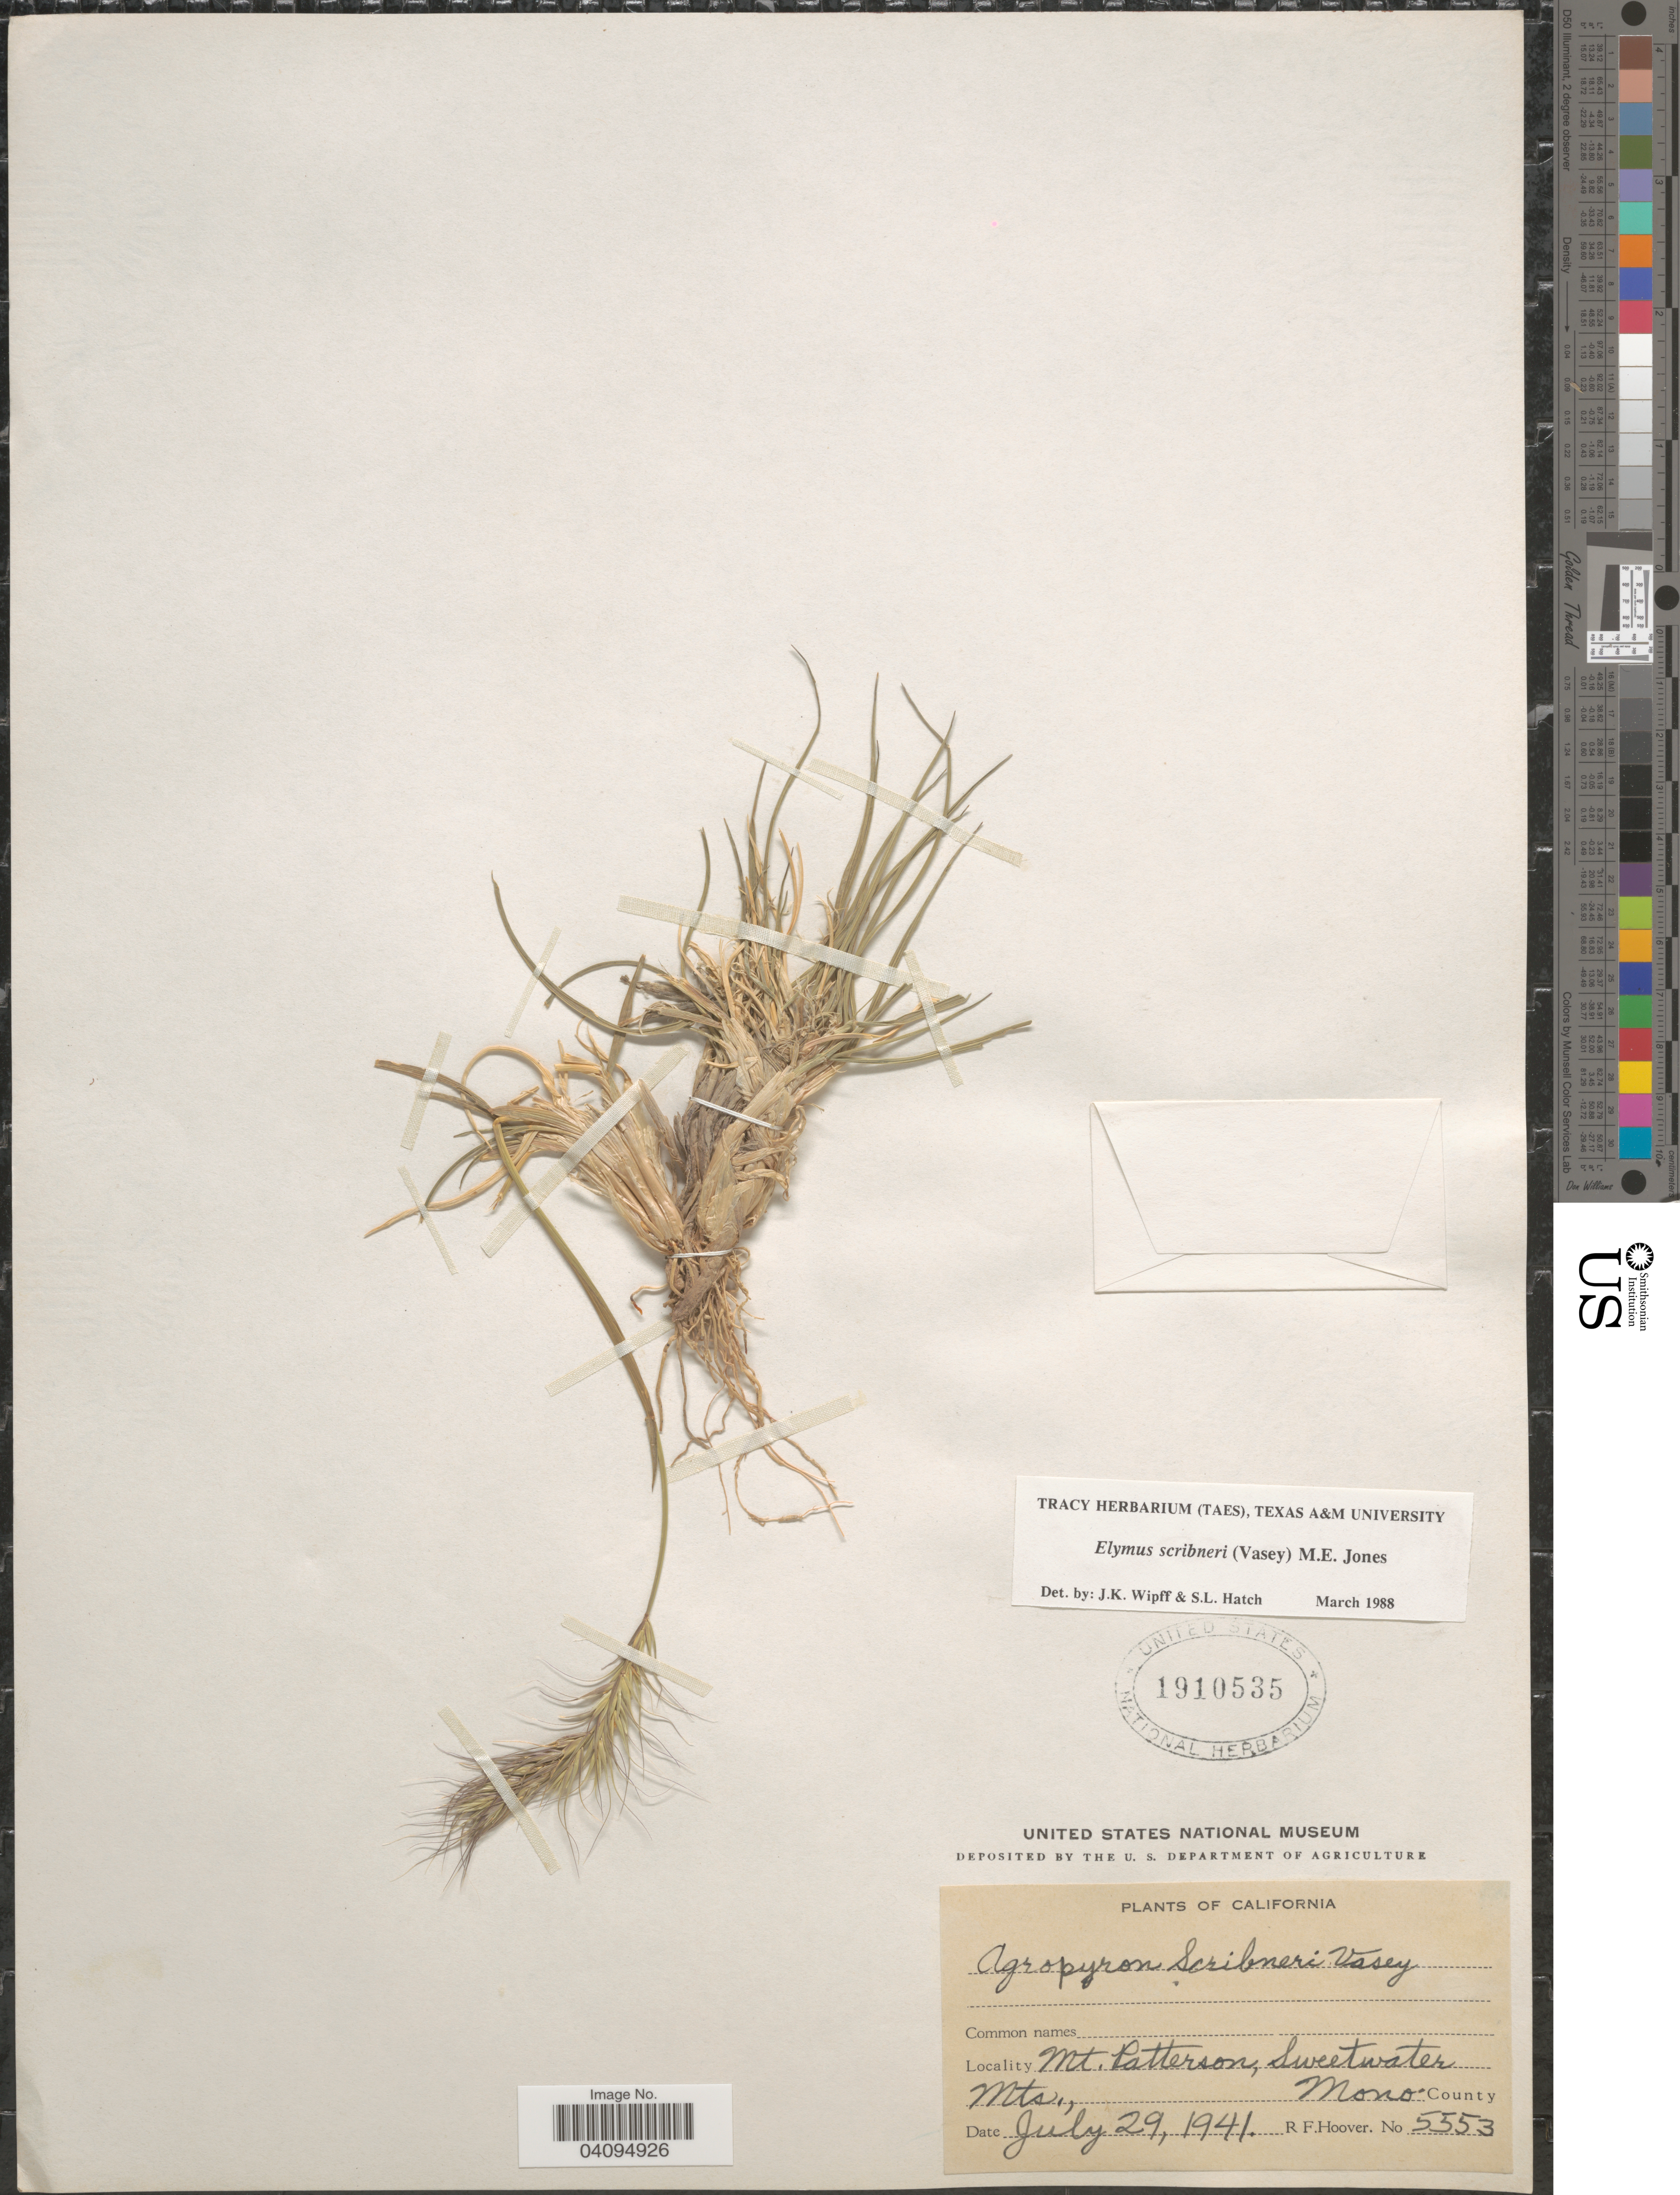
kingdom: Plantae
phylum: Tracheophyta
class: Liliopsida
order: Poales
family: Poaceae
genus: Elymus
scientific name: Elymus scribneri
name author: (Vasey) M.E. Jones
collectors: R. F. Hoover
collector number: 5553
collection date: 1941-07-29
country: United States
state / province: California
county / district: Mono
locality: Mt. Patterson, Sweetwater Mts., Mono County.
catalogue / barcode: US 1910535